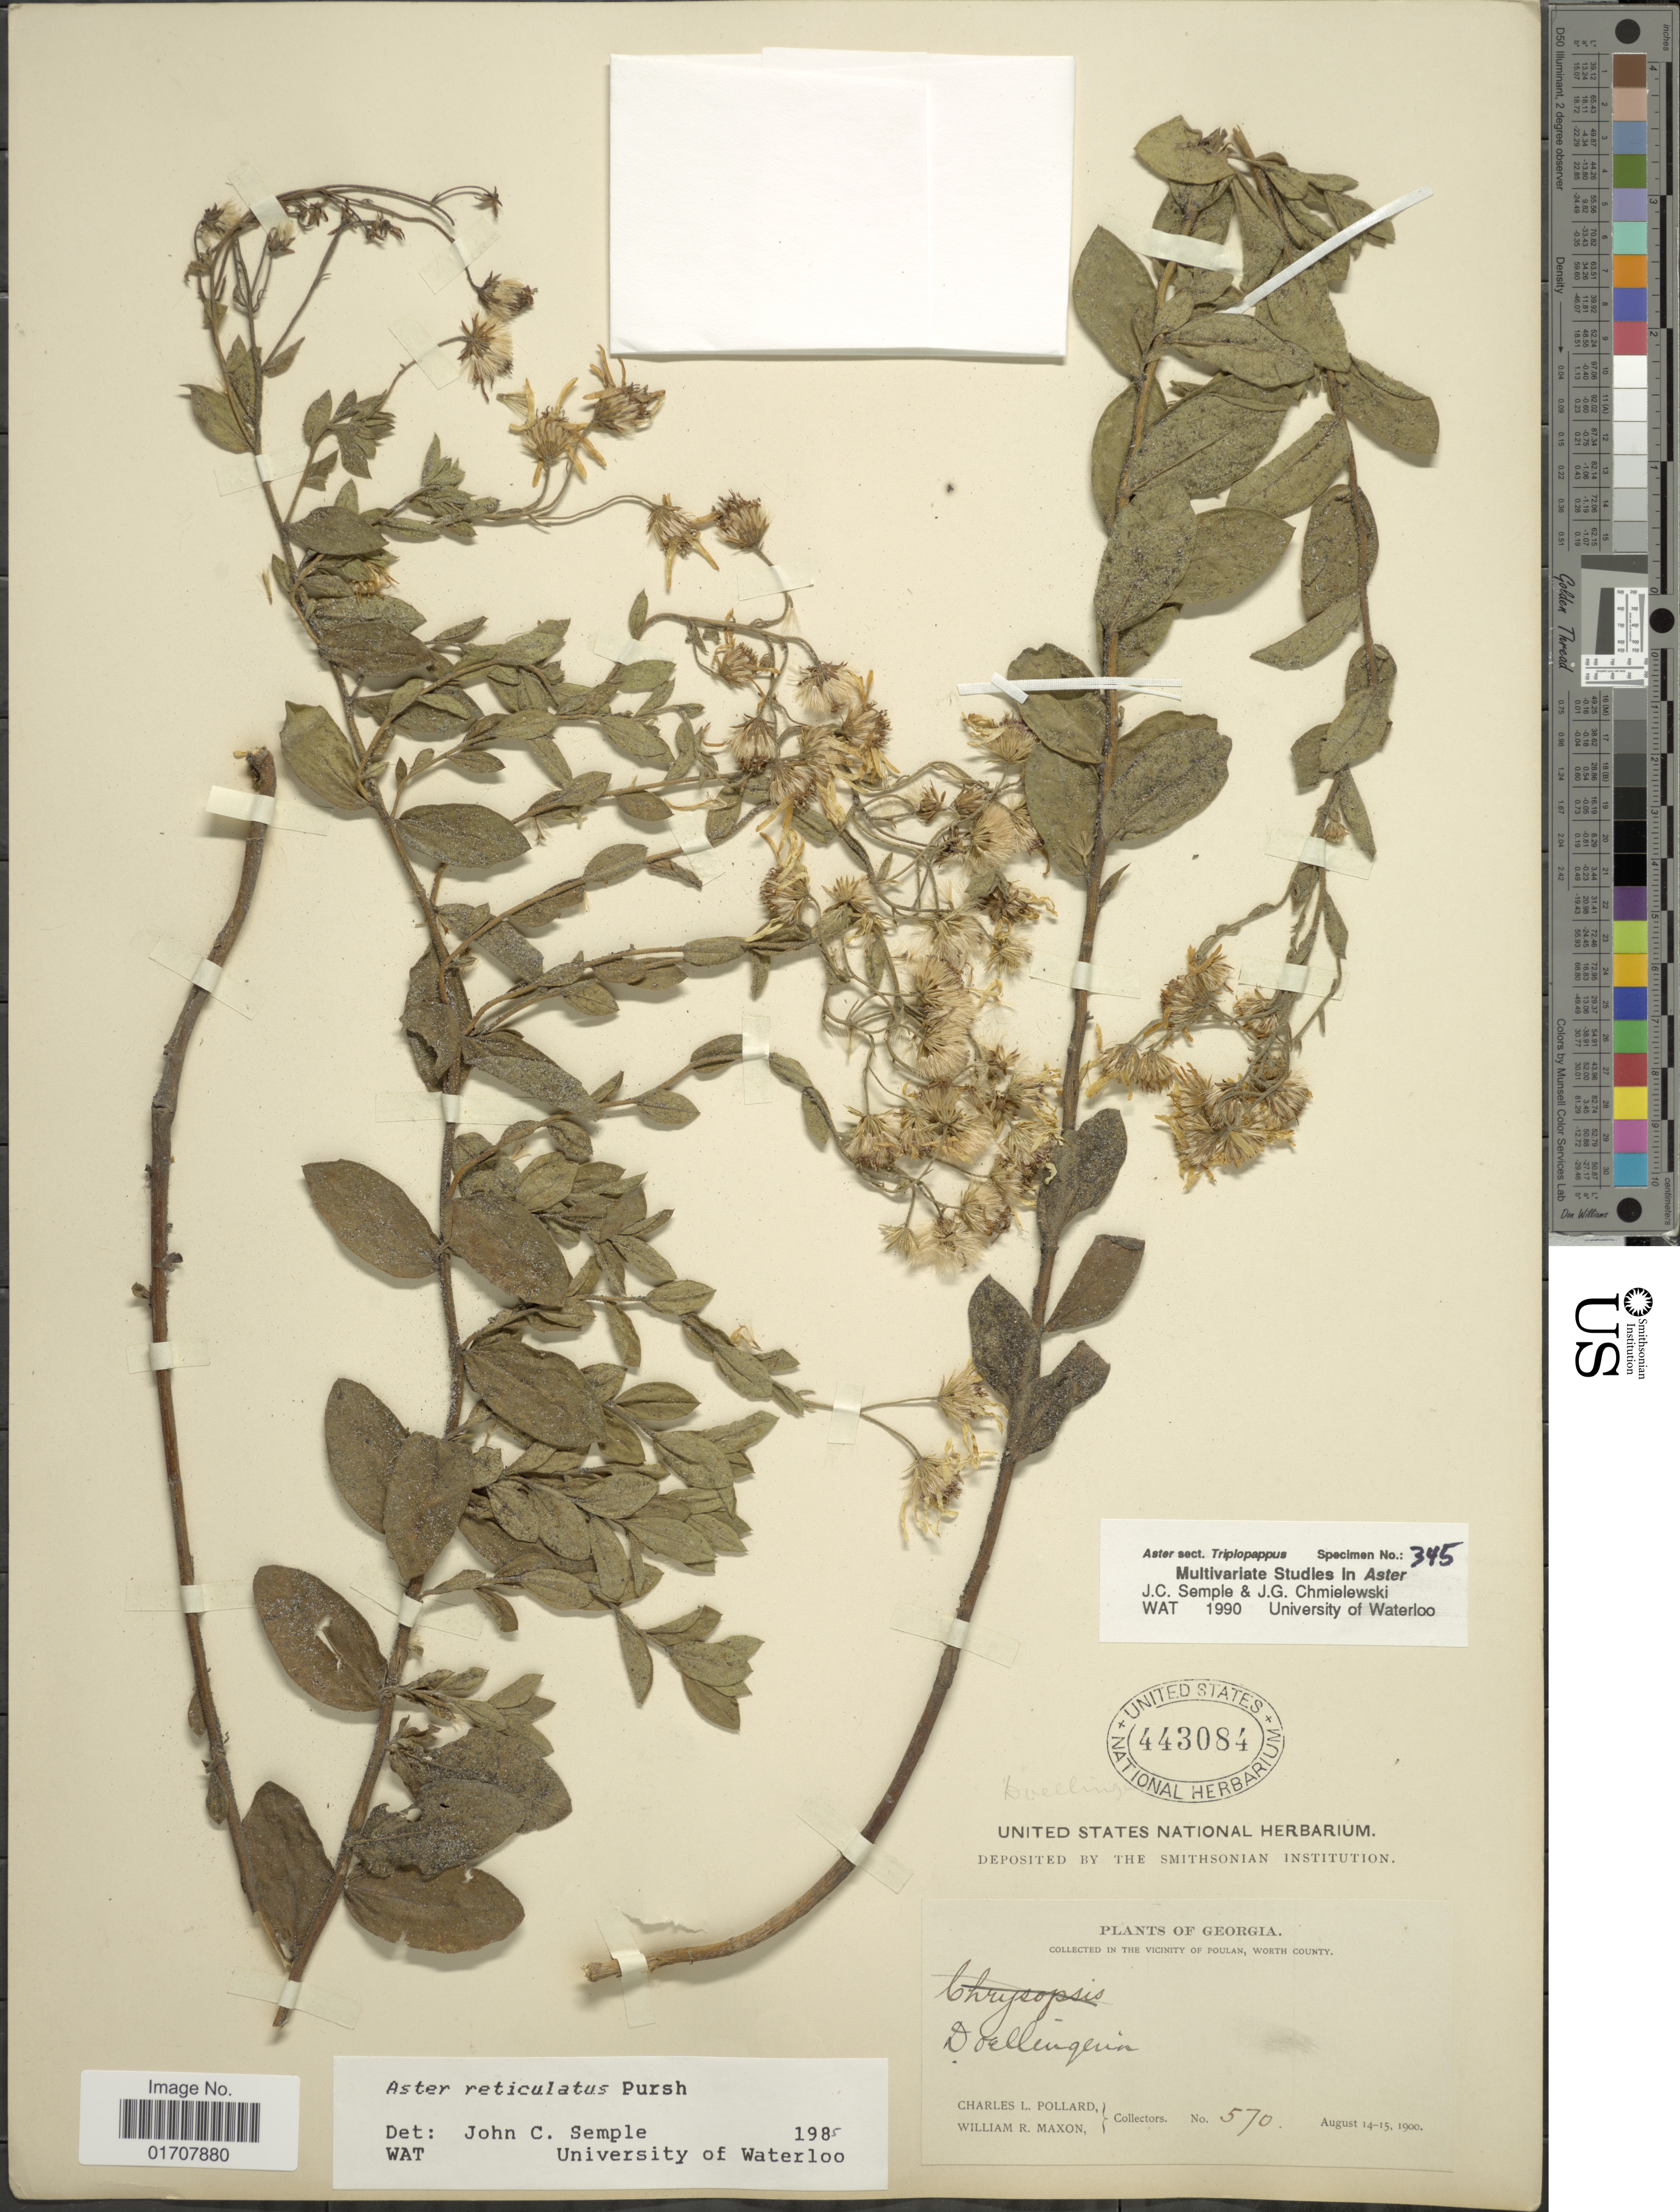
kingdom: Plantae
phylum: Tracheophyta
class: Magnoliopsida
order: Asterales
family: Asteraceae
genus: Oclemena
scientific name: Oclemena reticulata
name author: (Pursh) G.L. Nesom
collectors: C. L. Pollard & W. R. Maxon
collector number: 570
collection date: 1900-08-14/1900-08-15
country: United States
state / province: Georgia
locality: In the Vicinity of Poulan, Worth County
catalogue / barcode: US 443084